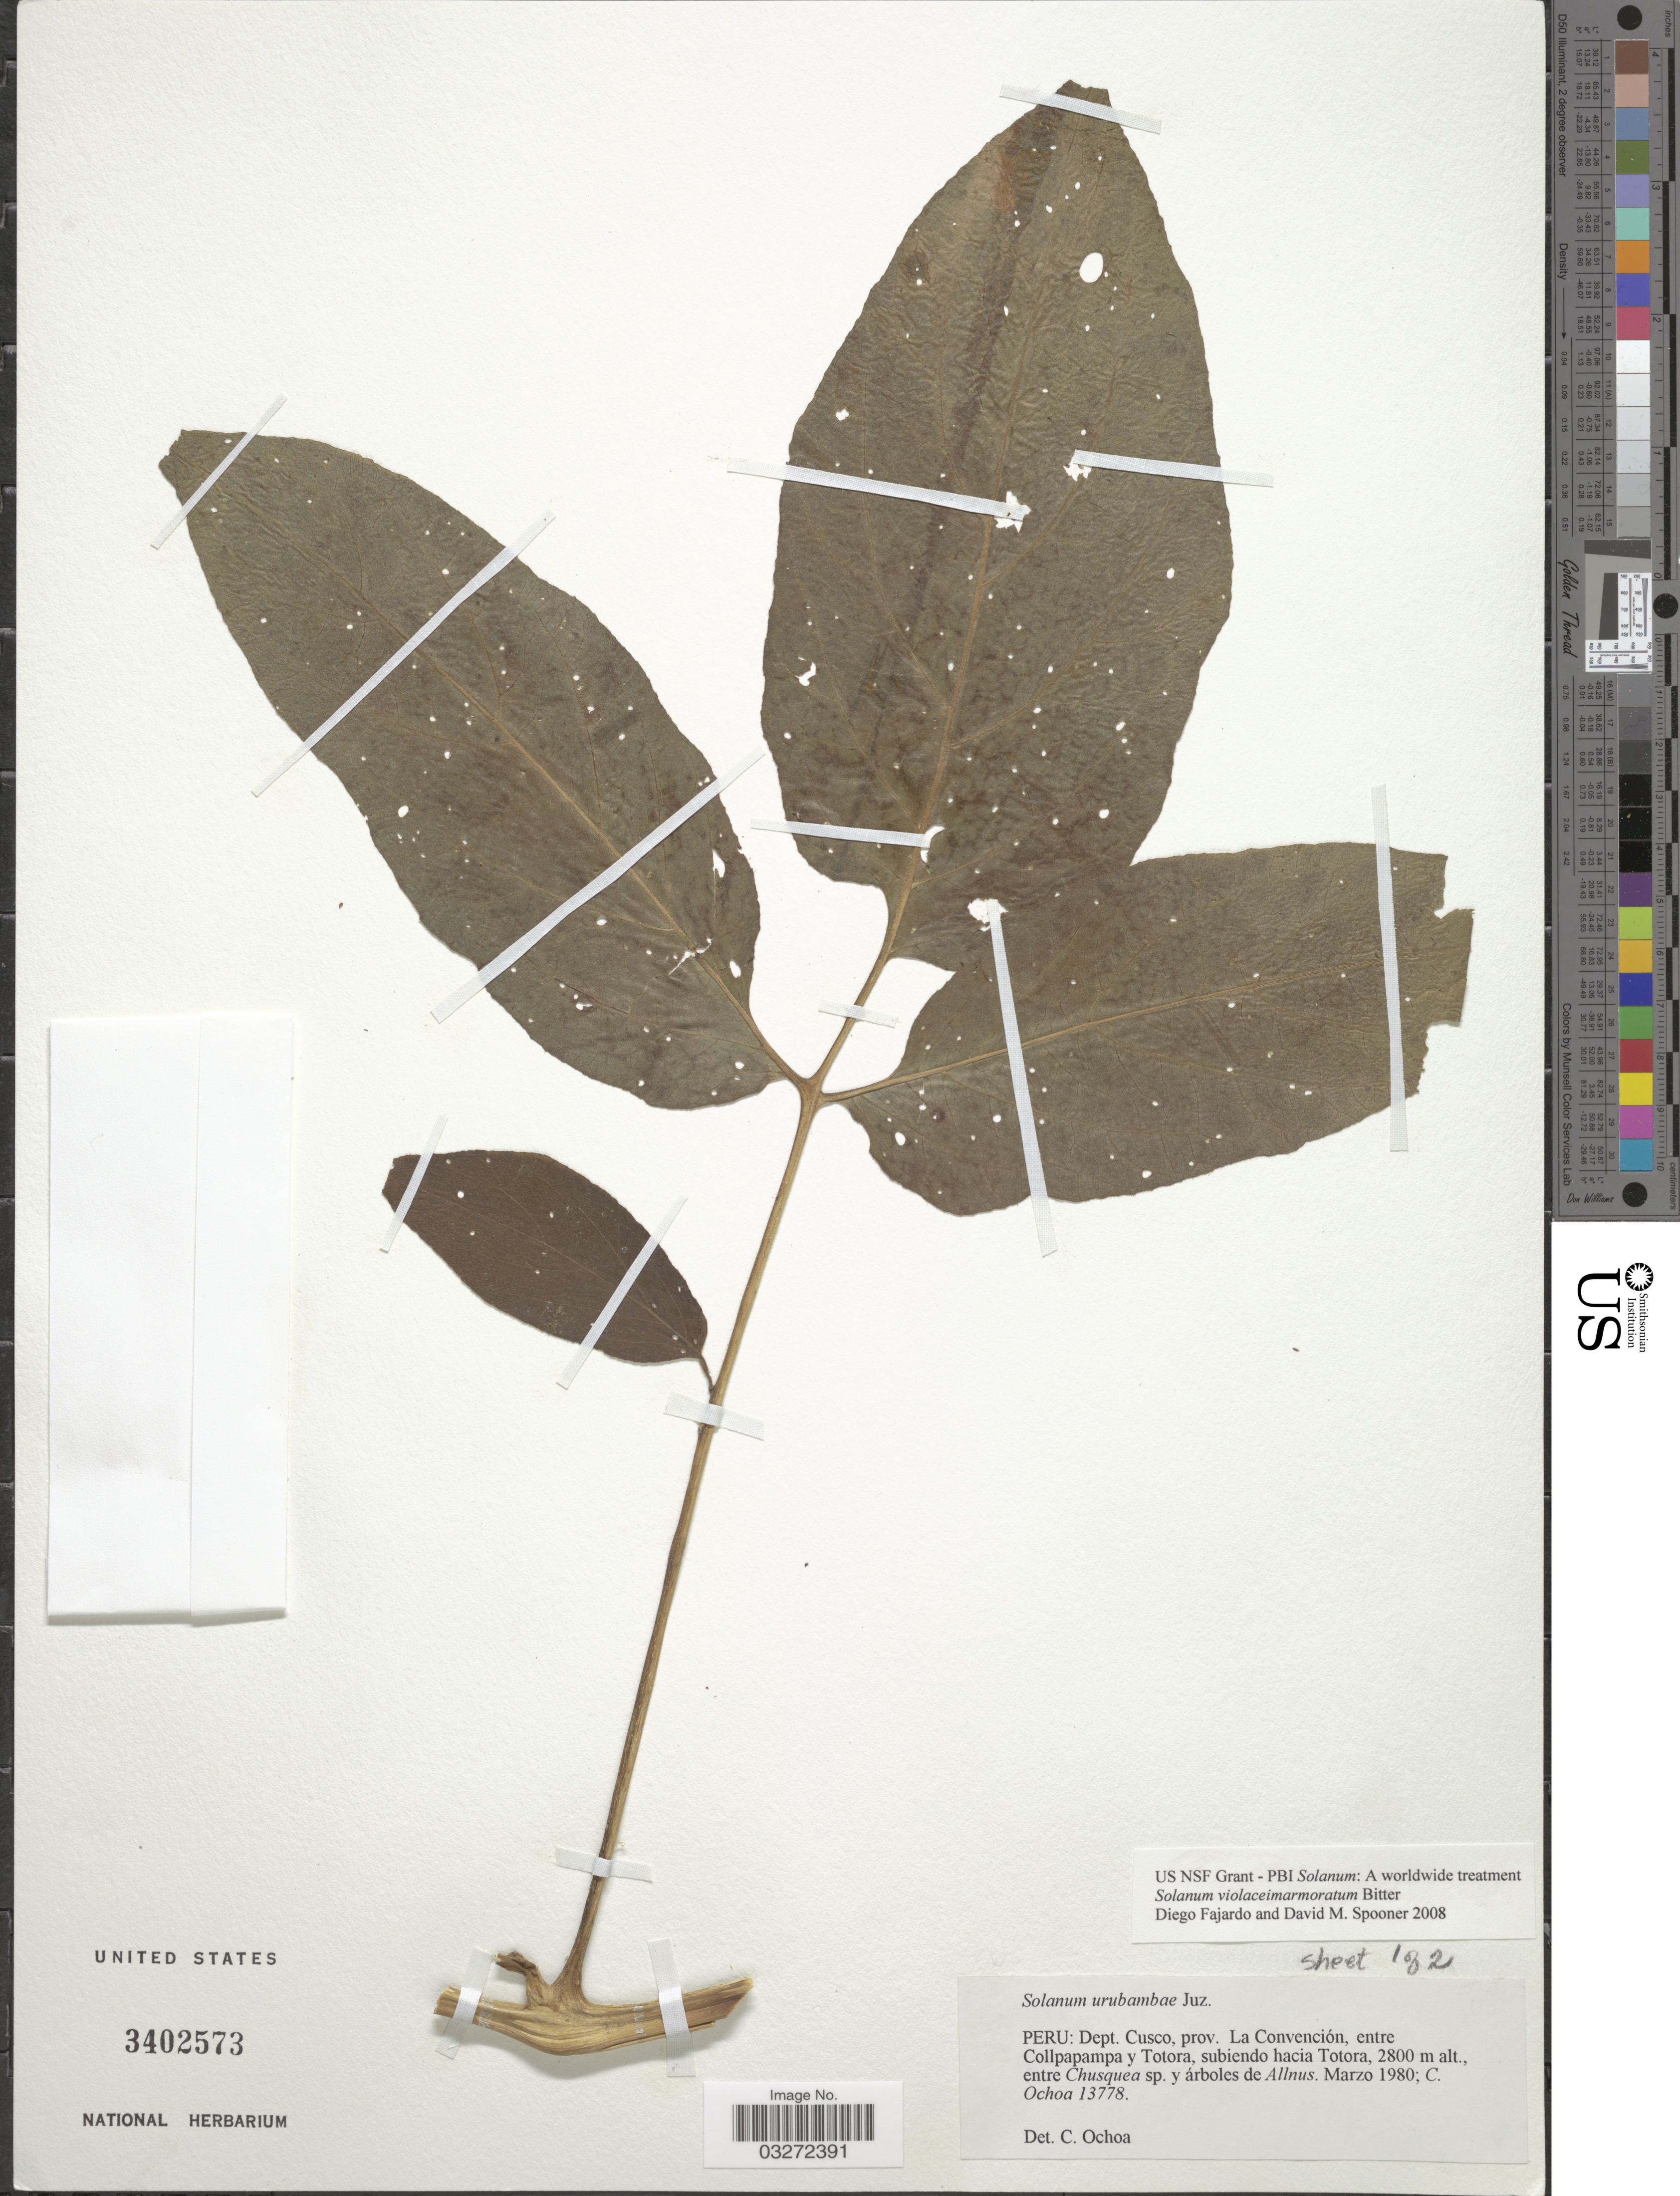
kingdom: Plantae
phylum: Tracheophyta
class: Magnoliopsida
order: Solanales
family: Solanaceae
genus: Solanum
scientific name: Solanum violaceimarmoratum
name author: Bitter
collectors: C. Ochoa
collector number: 13778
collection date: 1980-03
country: Peru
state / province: Cusco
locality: Dept. Cusco, prov. La Convención, entre Collpapampa y Totora, subiendo hacia Totora.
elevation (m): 2800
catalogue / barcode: US 3402573